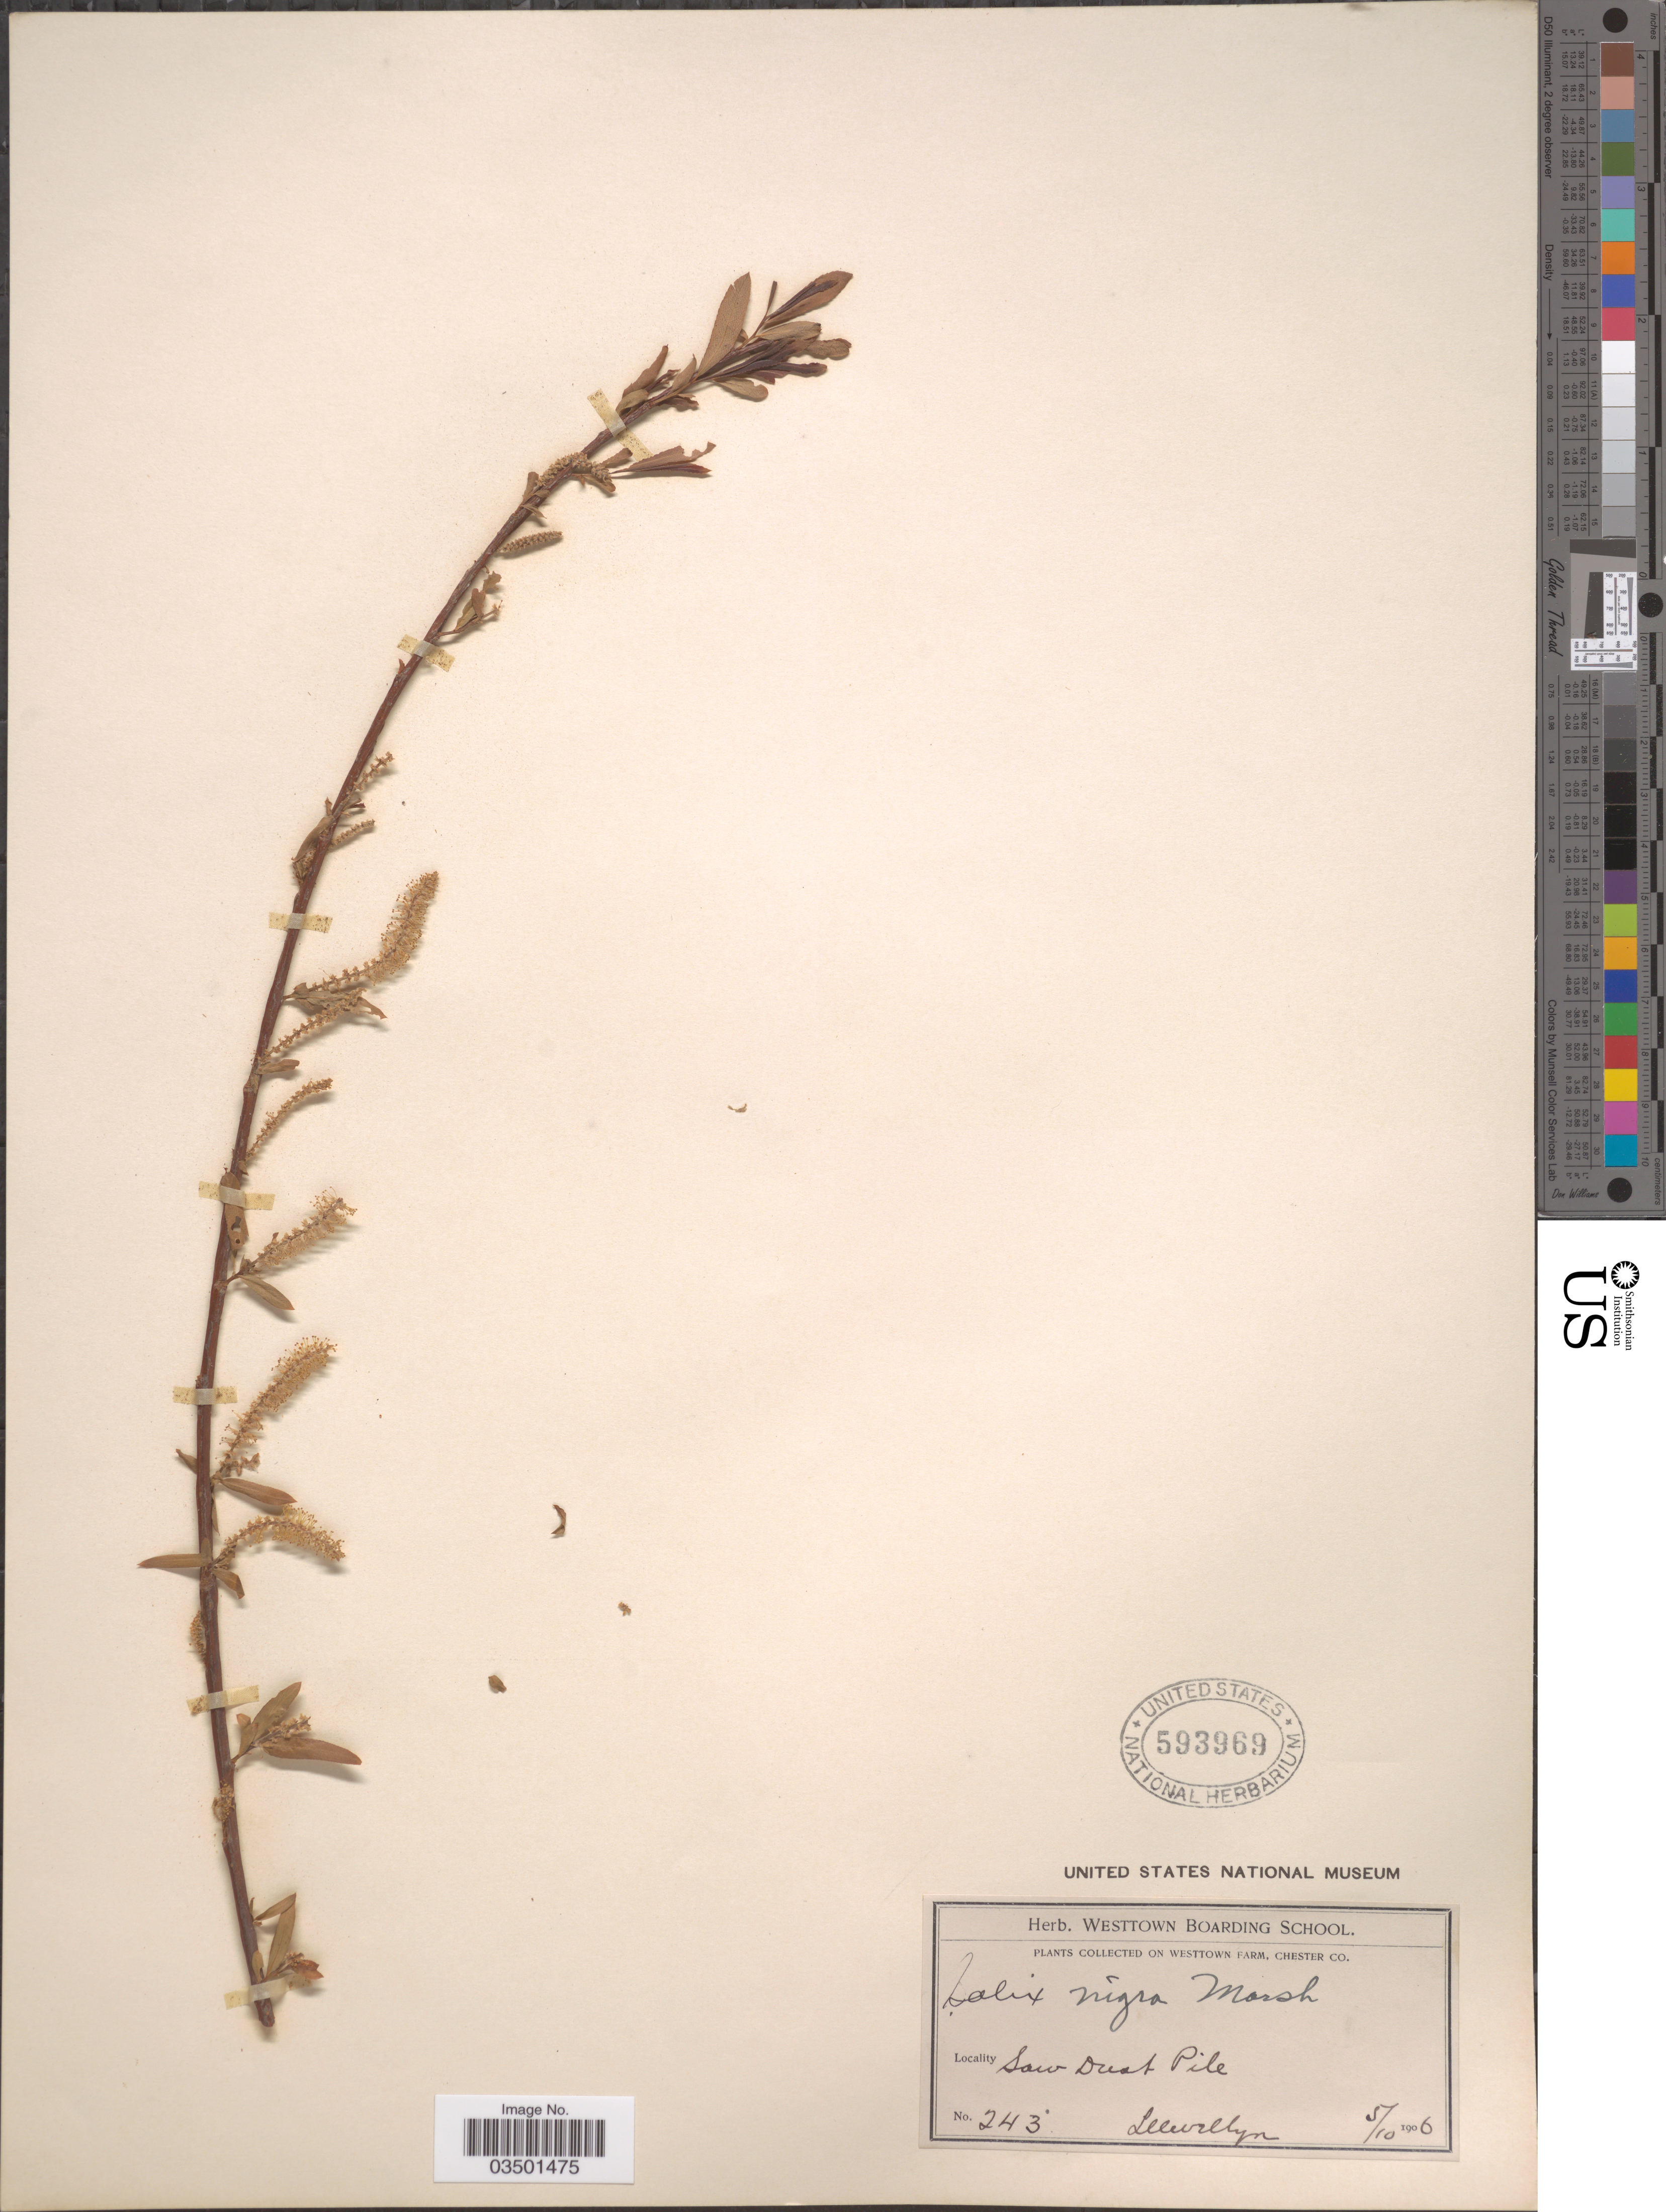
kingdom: Plantae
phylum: Tracheophyta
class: Magnoliopsida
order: Malpighiales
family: Salicaceae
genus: Salix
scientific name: Salix nigra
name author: Marshall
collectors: L. Llewellyn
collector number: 243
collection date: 1906-05-10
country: United States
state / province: Pennsylvania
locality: On Westtown Farm, Chester Co. Saw Duat Pile.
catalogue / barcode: US 593969